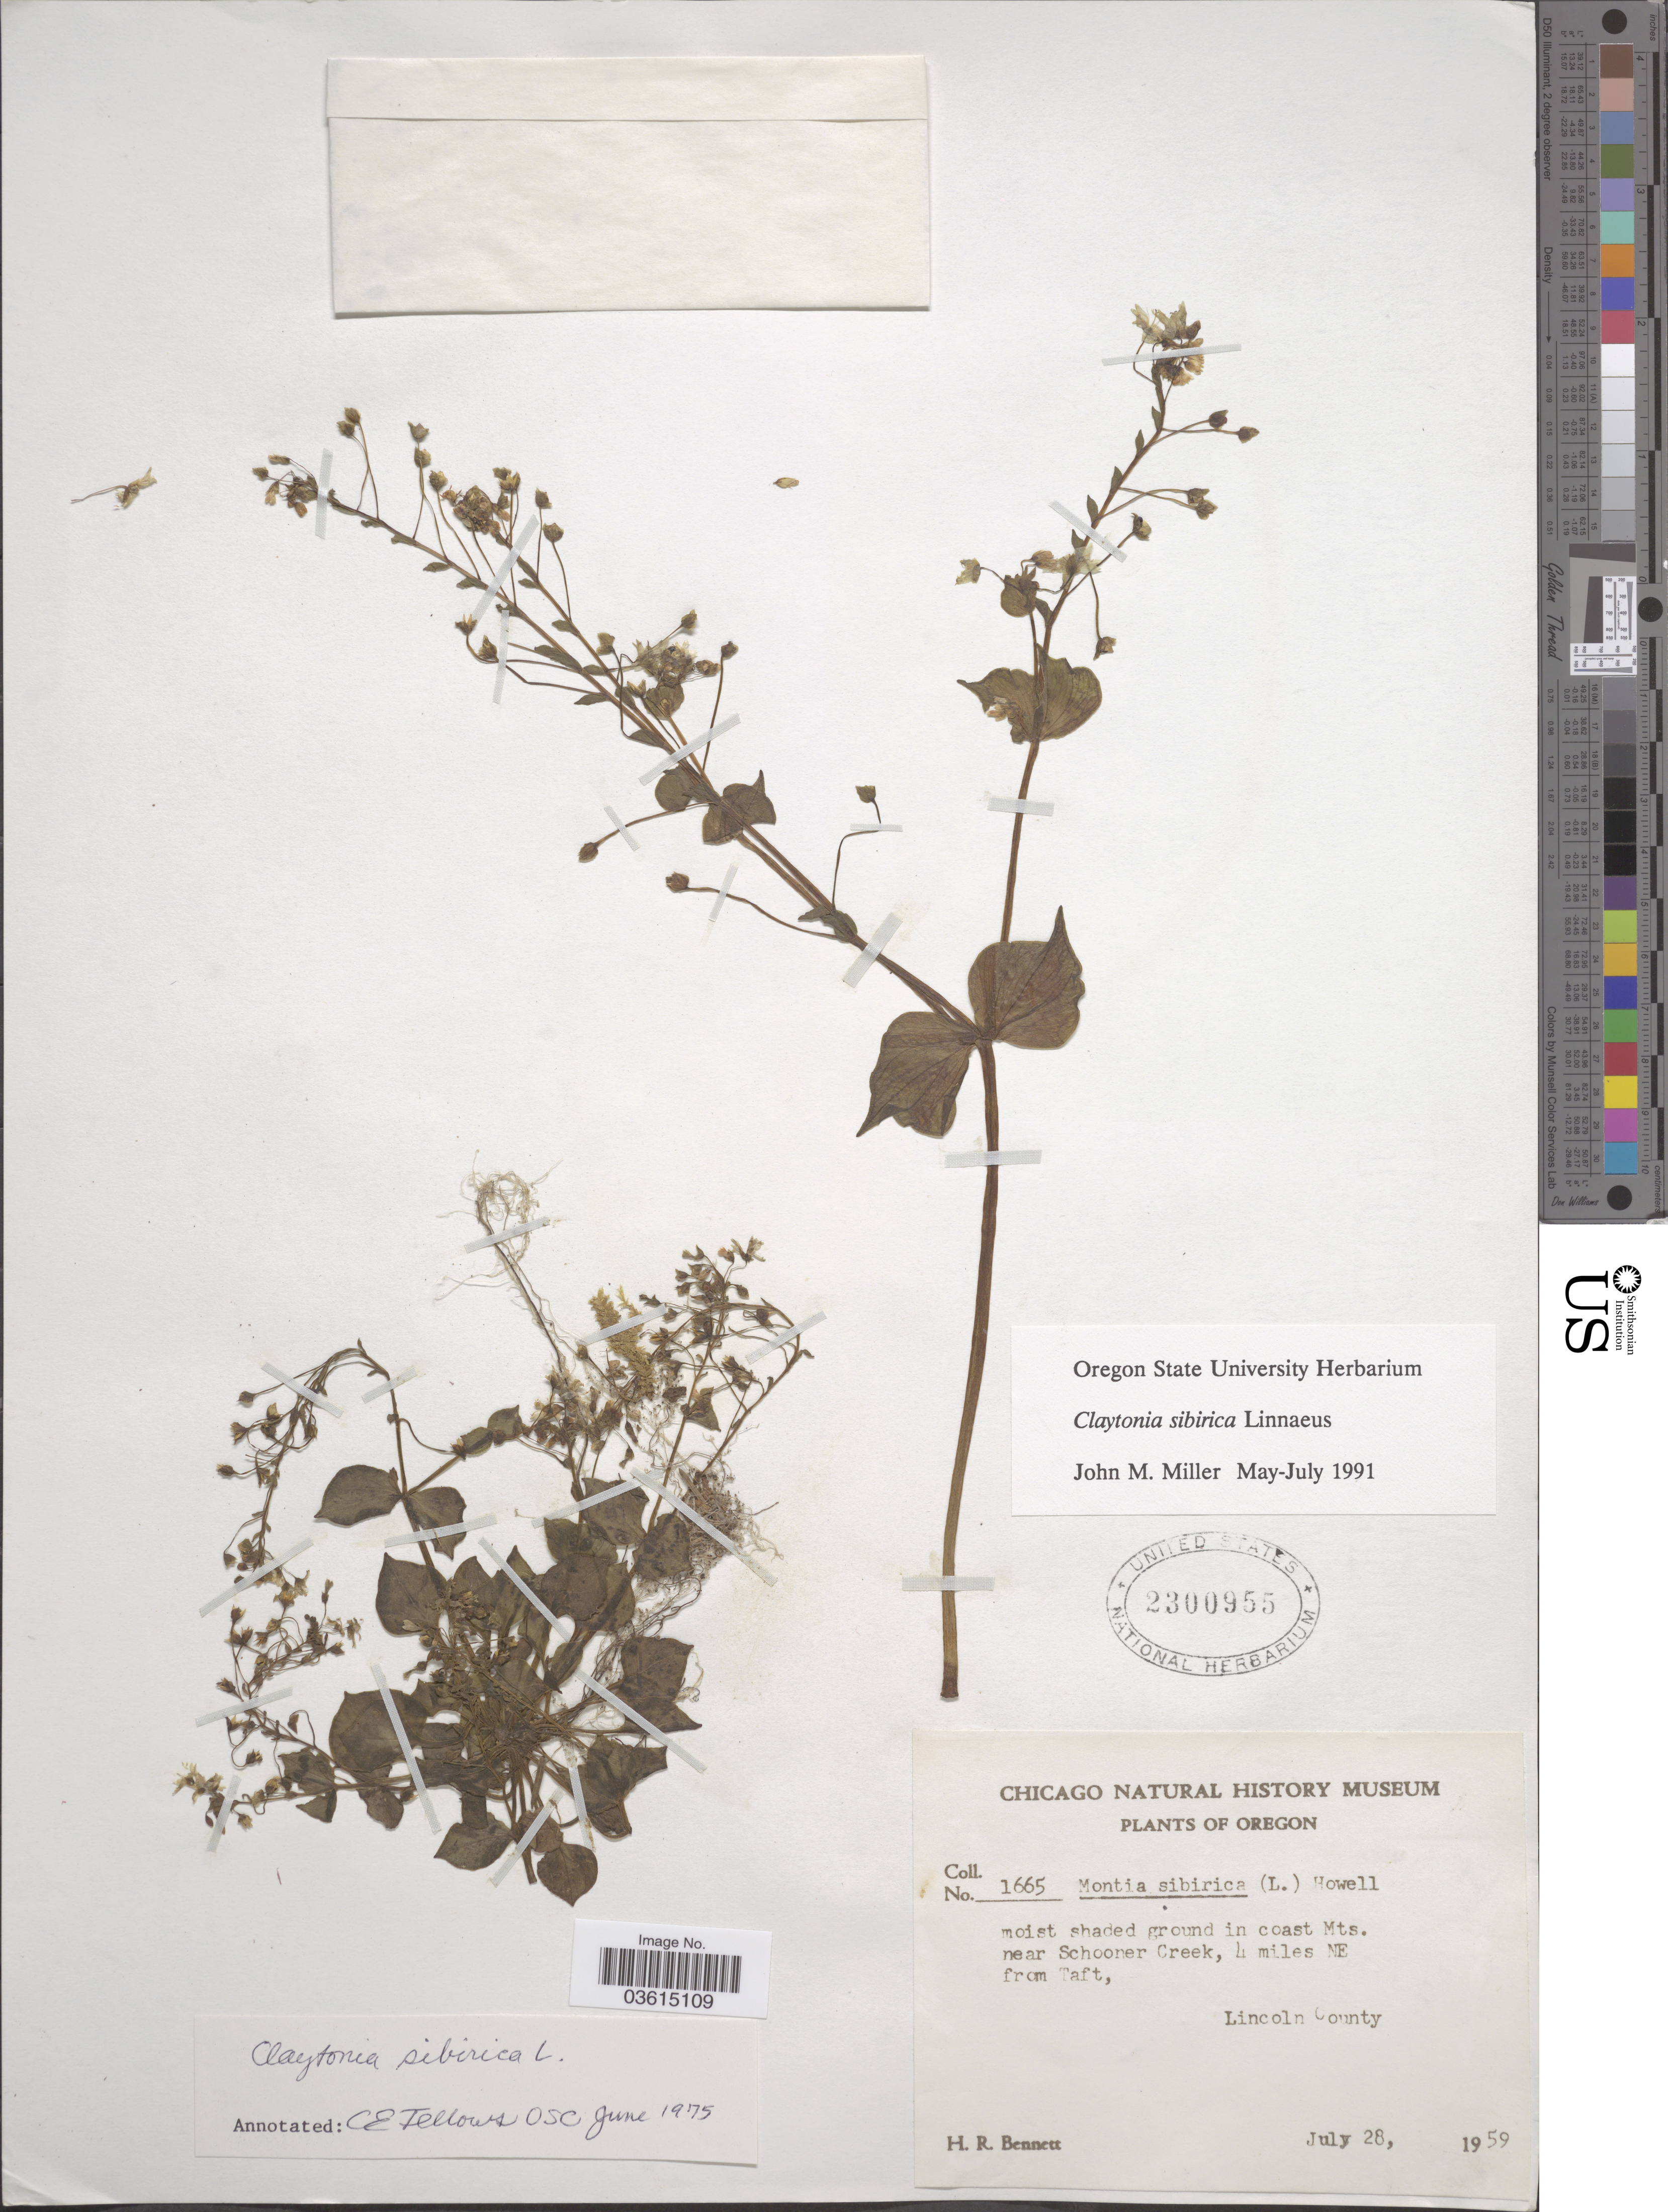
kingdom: Plantae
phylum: Tracheophyta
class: Magnoliopsida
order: Caryophyllales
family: Montiaceae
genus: Claytonia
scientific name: Claytonia sibirica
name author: L.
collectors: H. R. Bennett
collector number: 1665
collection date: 1959-07-28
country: United States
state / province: Oregon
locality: In coast Mts. near Schooner Creek, 4 miles NE from Taft, Lincoln County.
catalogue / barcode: US 2300955